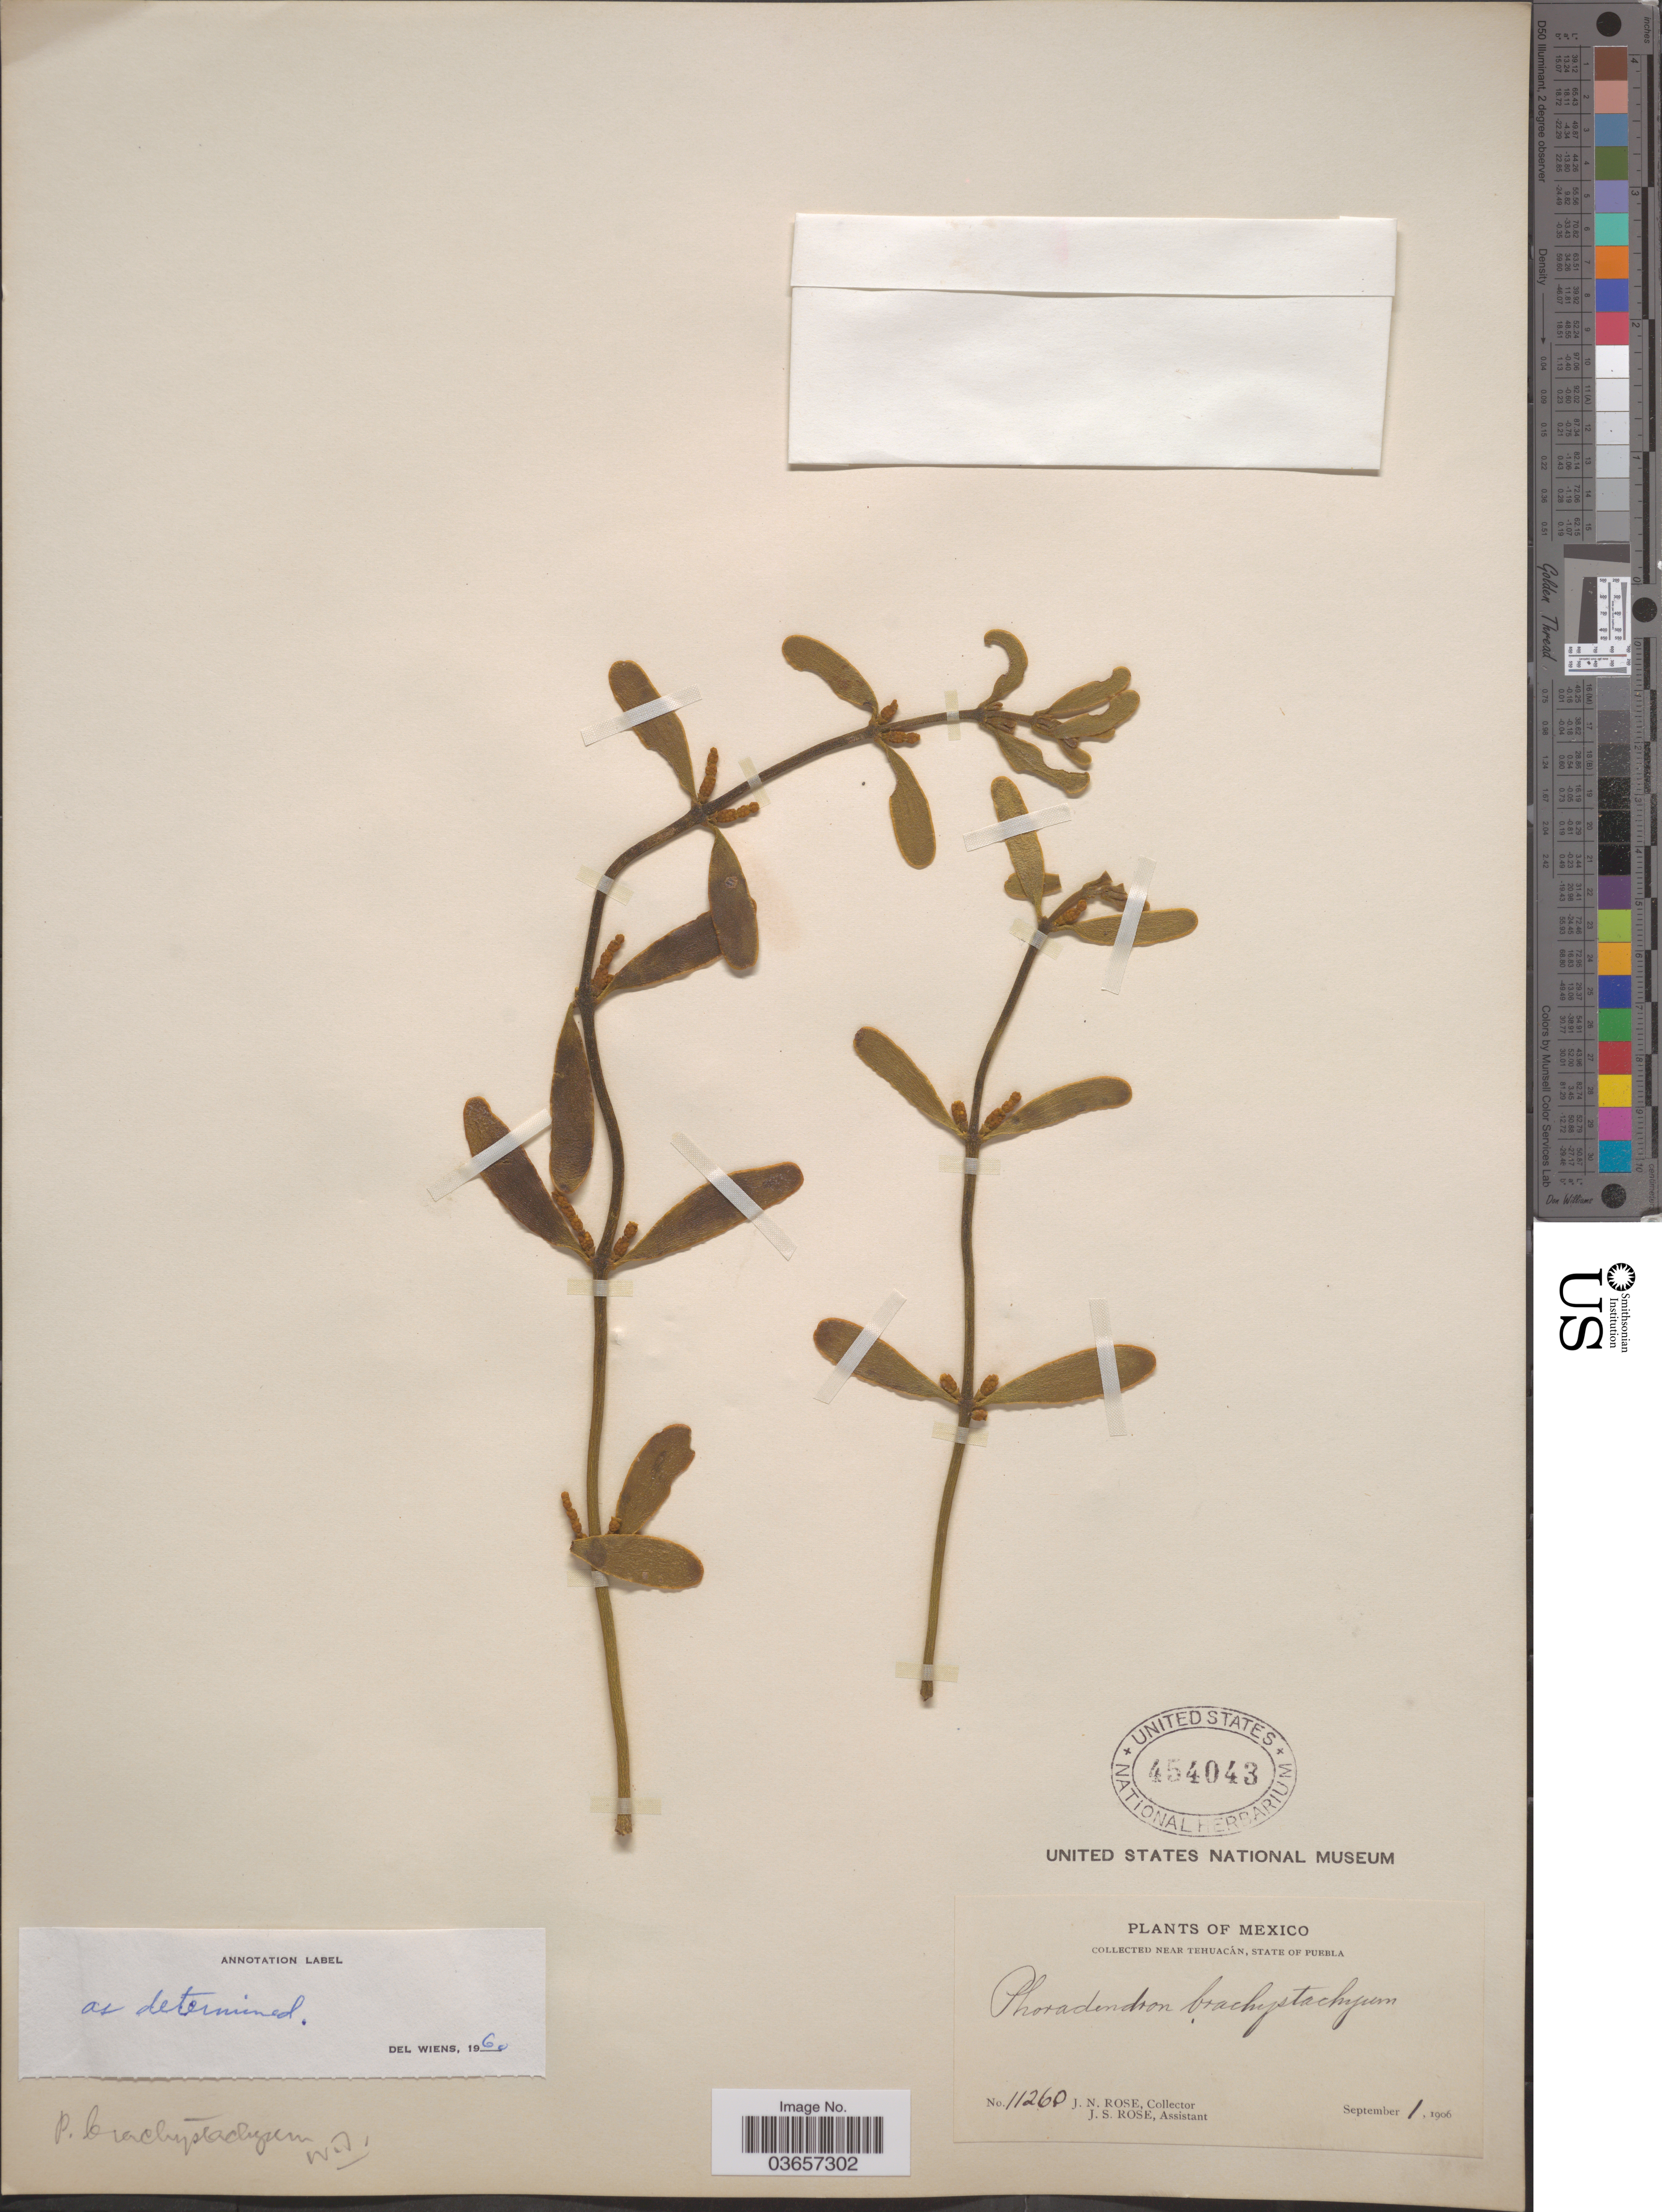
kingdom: Plantae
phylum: Tracheophyta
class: Magnoliopsida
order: Santalales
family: Viscaceae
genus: Phoradendron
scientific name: Phoradendron brachystachyum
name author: (DC.) Oliv.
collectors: J. N. Rose & J. S. Rose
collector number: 11260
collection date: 1906-09-01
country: Mexico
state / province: Puebla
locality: Near Tehuacán.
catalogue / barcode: US 454043